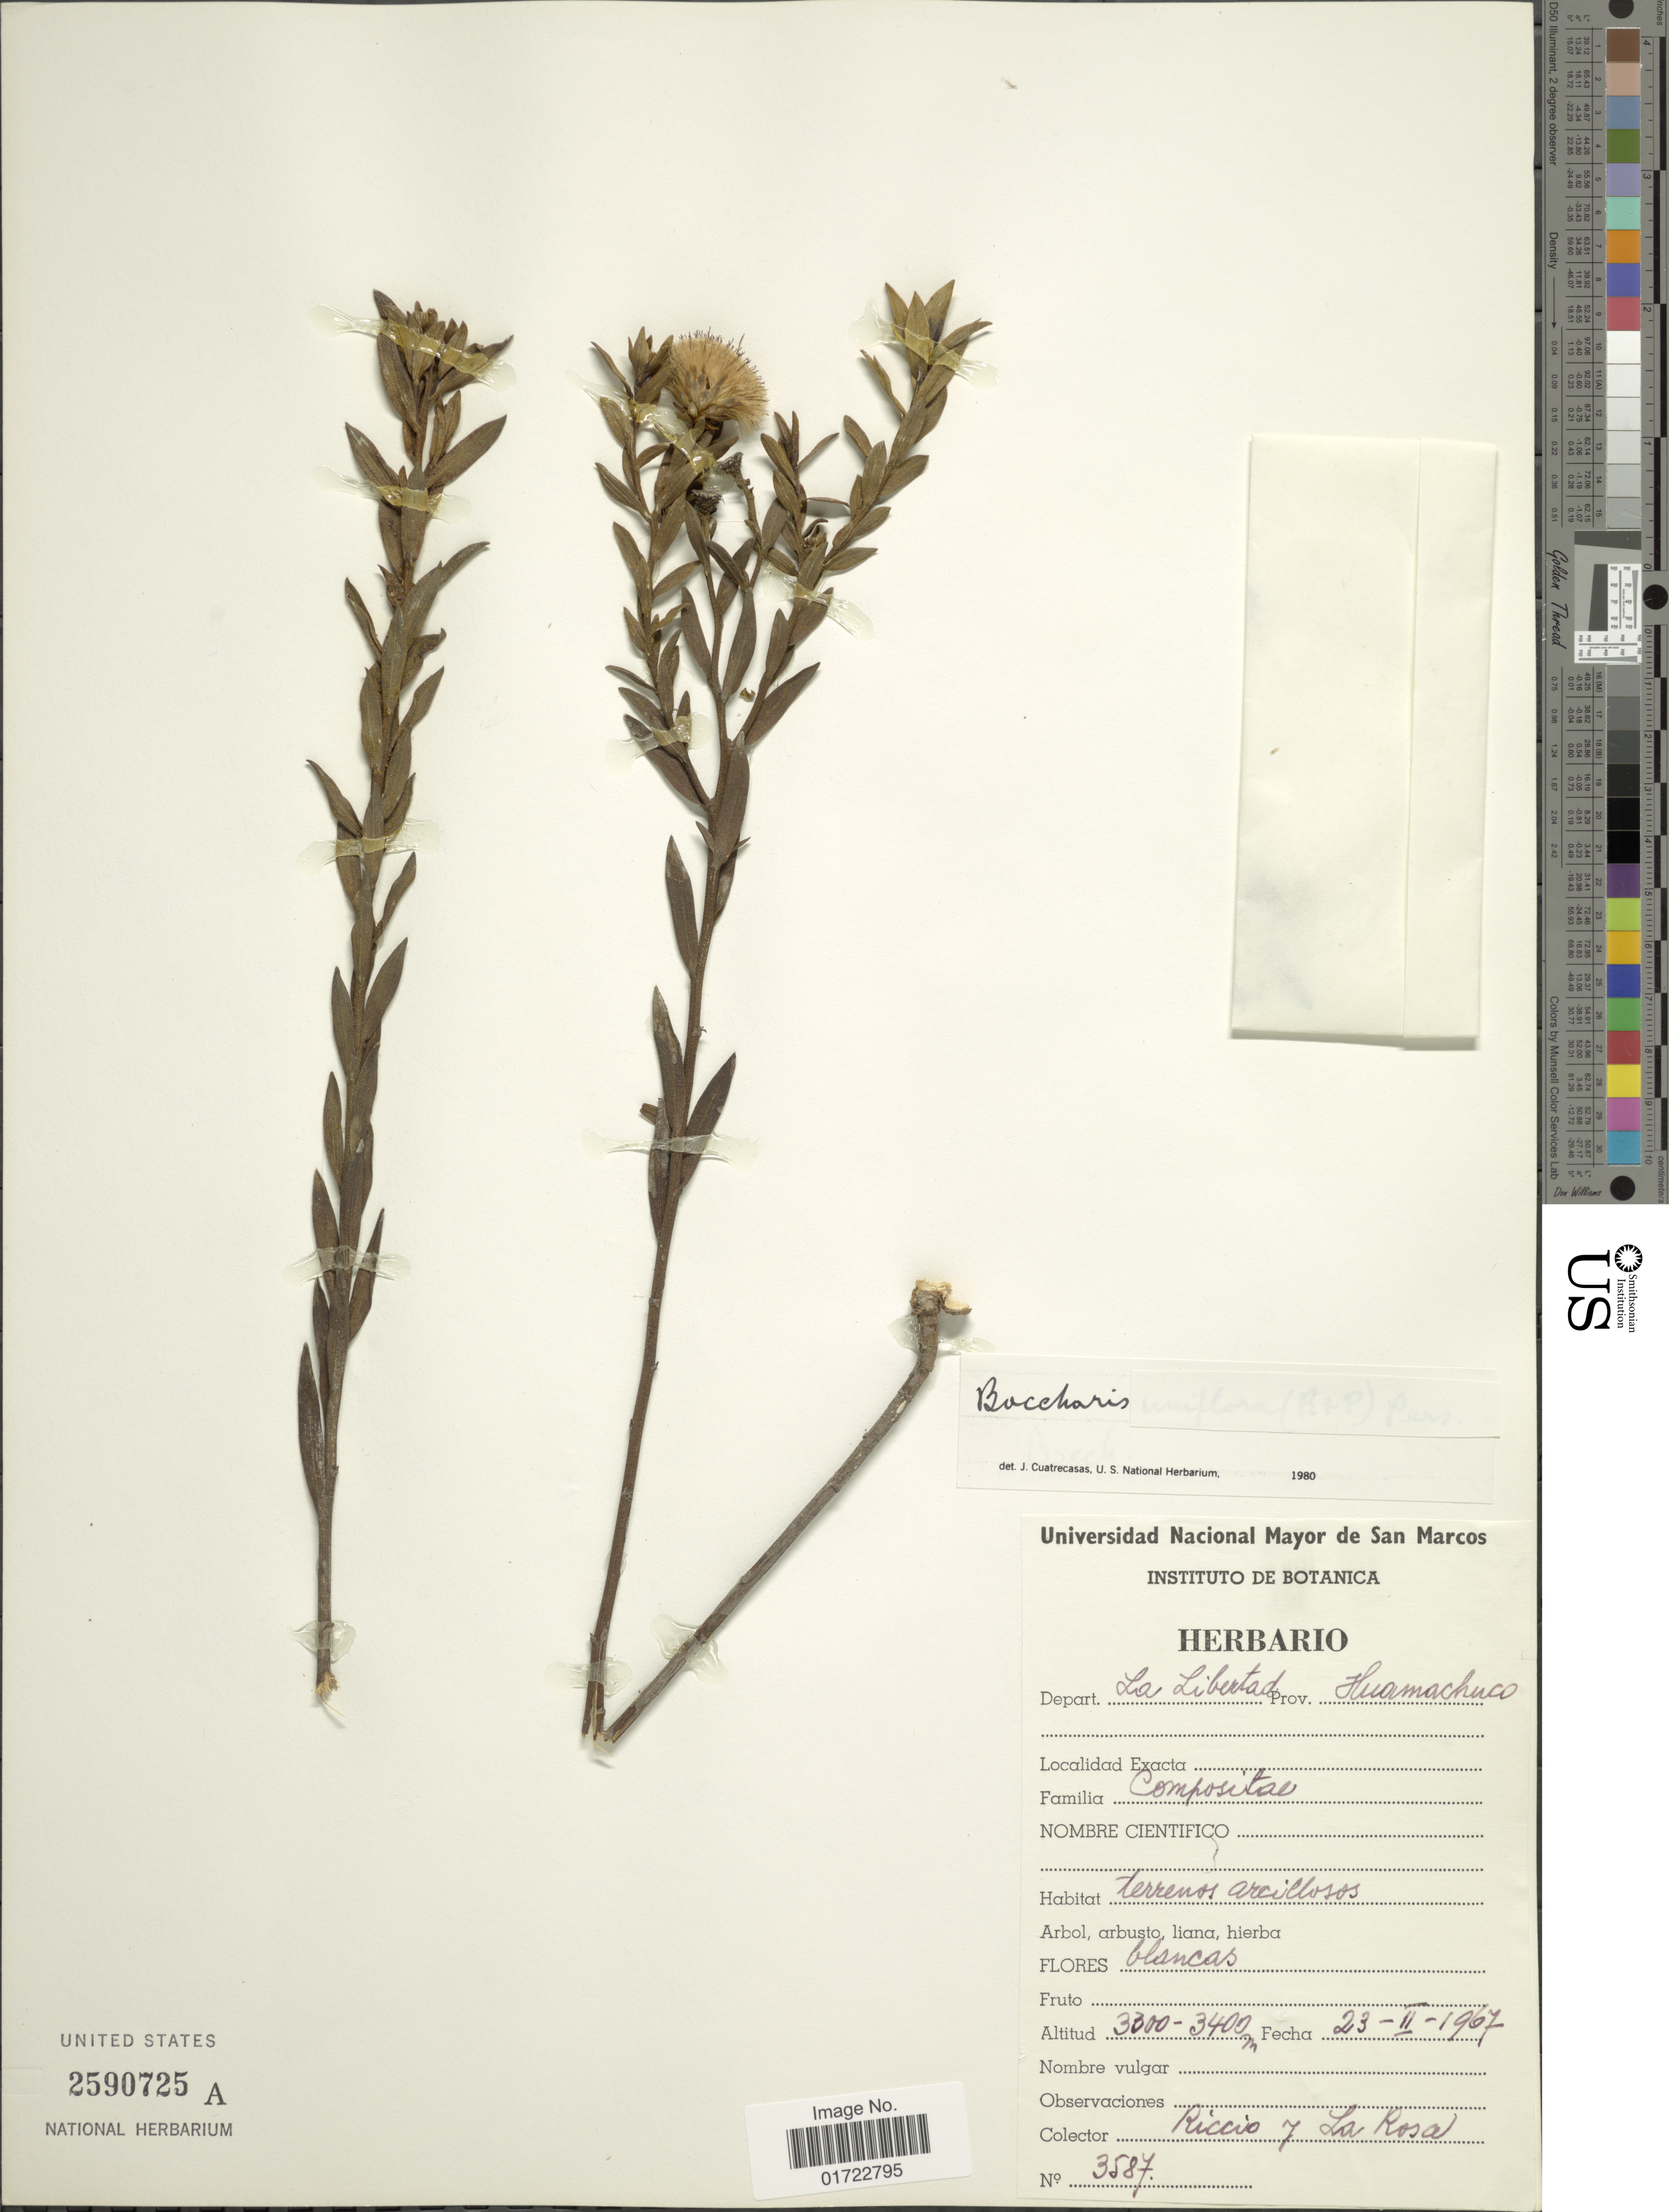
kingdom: Plantae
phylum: Tracheophyta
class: Magnoliopsida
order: Asterales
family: Asteraceae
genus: Baccharis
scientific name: Baccharis libertadensis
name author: (S.B. Jones) H. Rob.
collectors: Riccio & -. La Rosa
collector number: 3587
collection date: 1967-02-23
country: Peru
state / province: La Libertad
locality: Depart. La Libertad, Prov. Huamachuco.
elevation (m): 3300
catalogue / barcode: US 2590725A